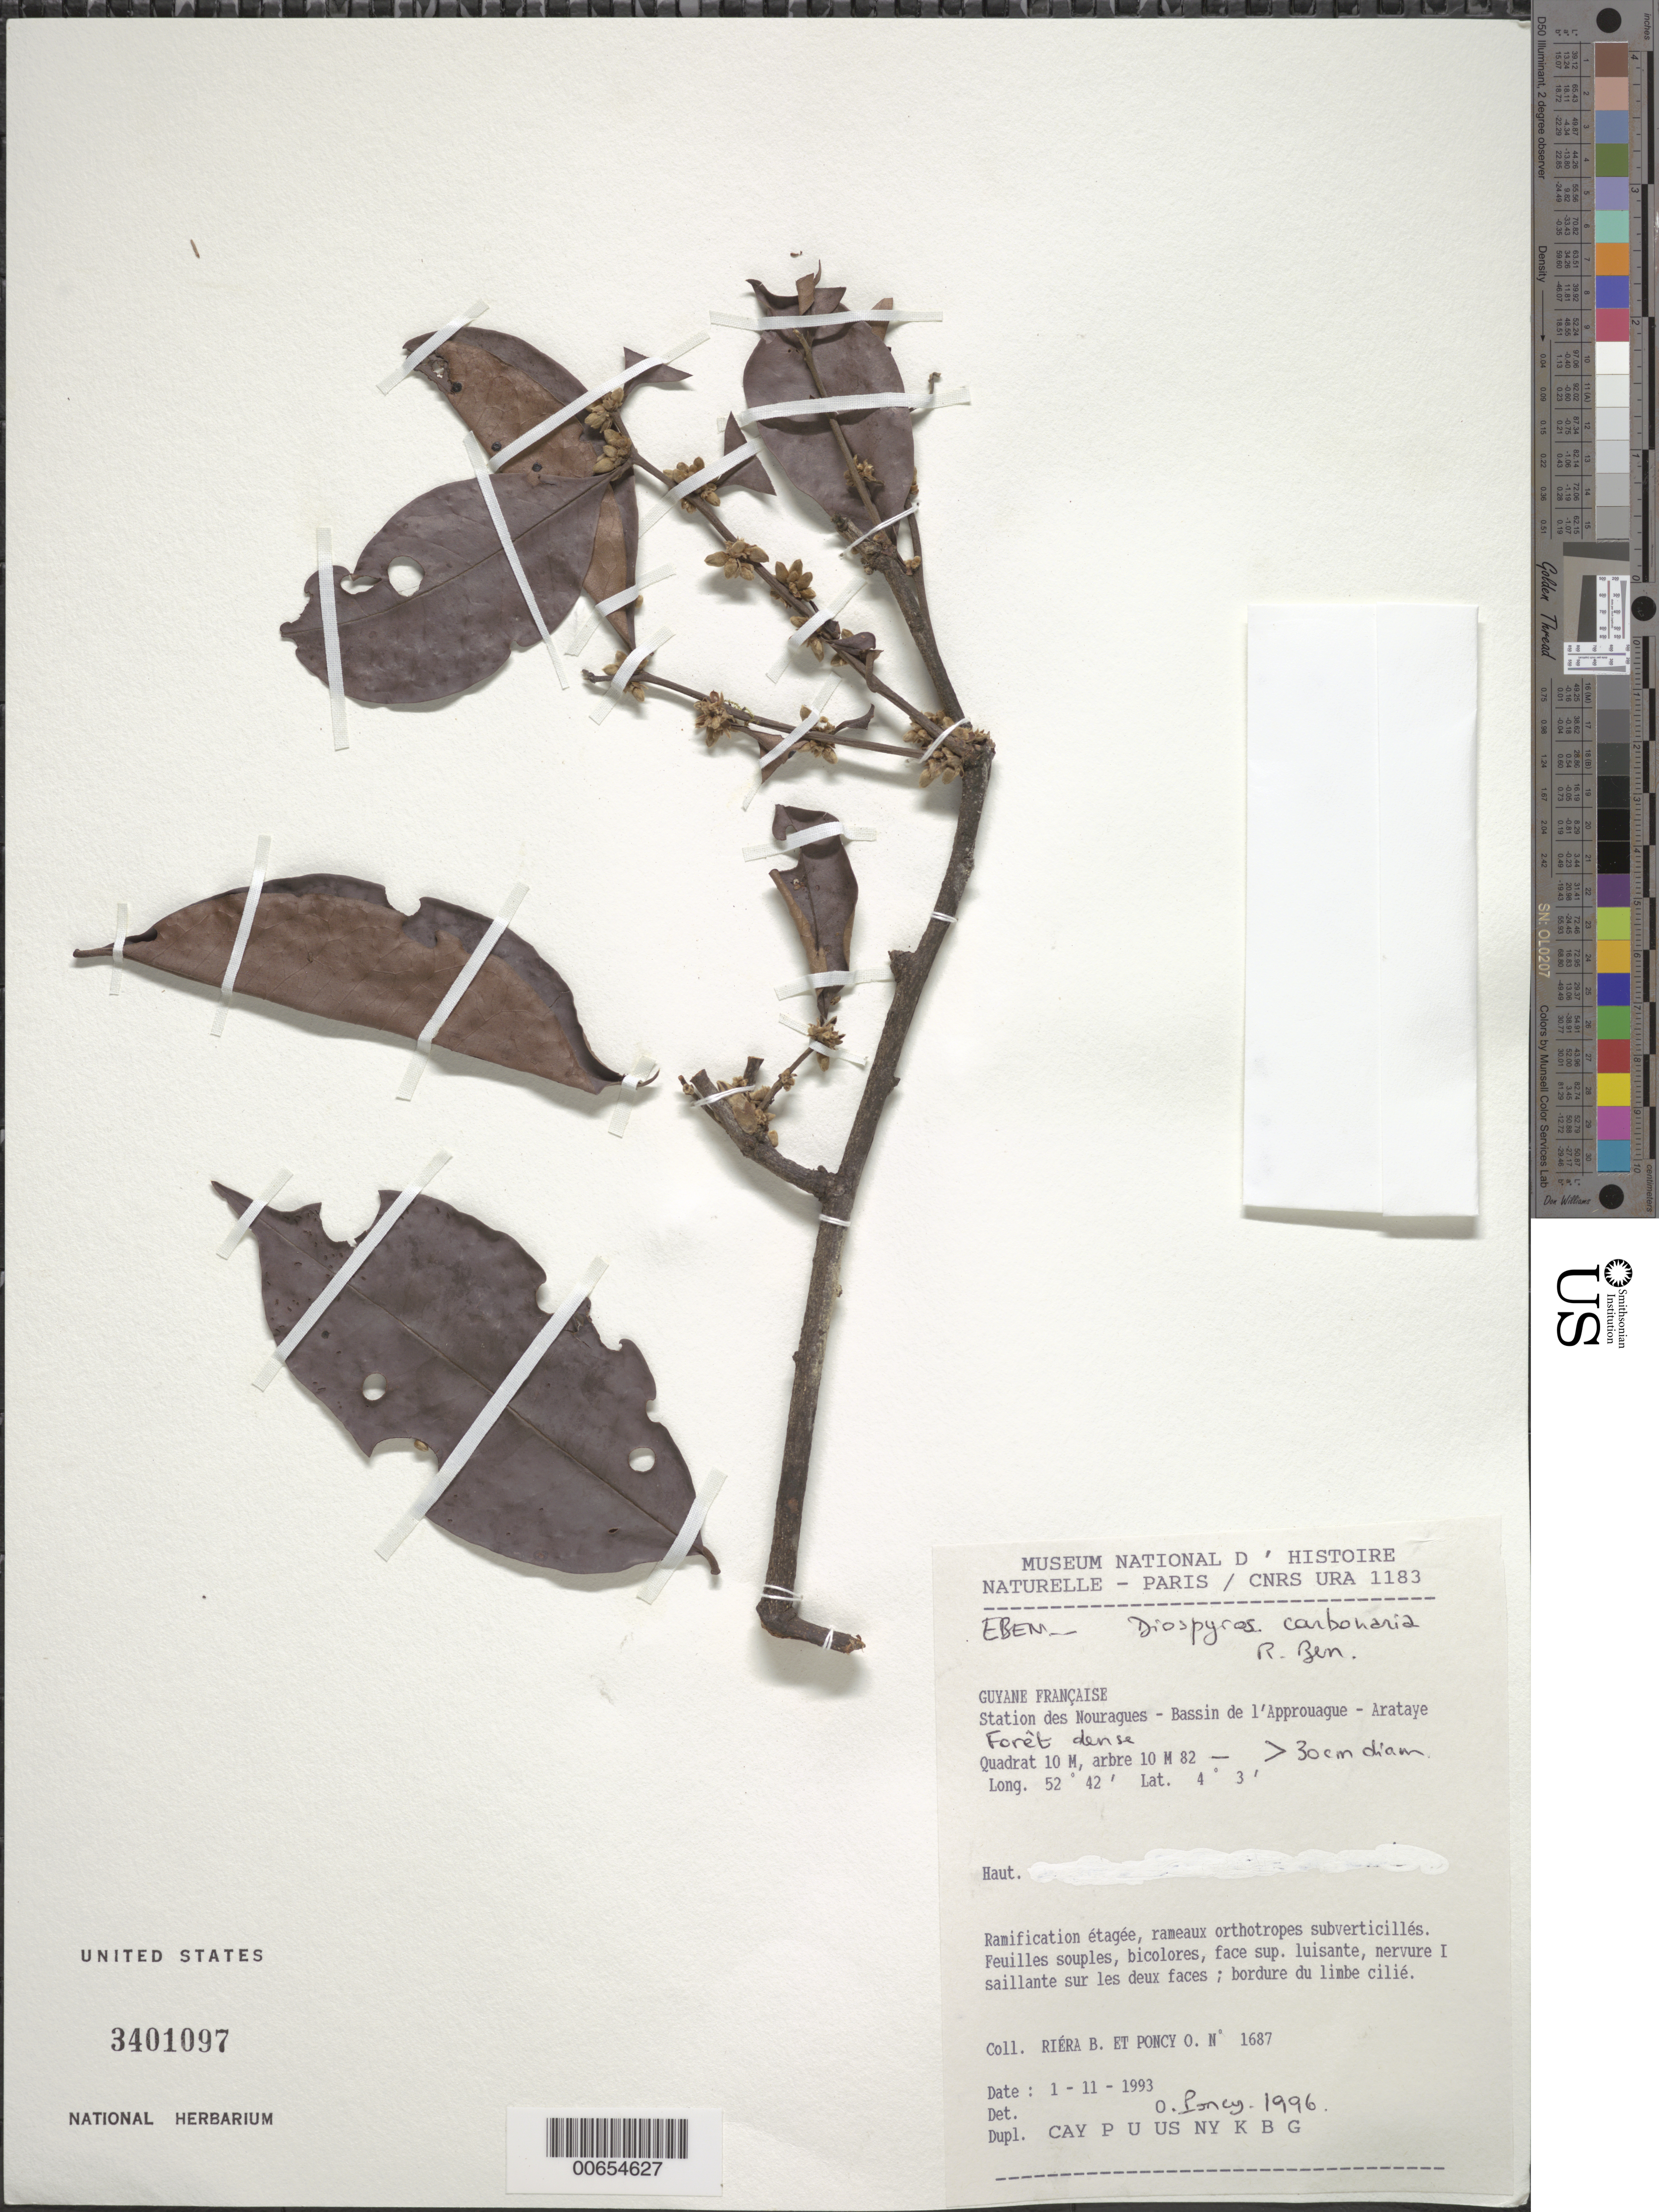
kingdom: Plantae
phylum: Tracheophyta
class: Magnoliopsida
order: Ericales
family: Ebenaceae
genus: Diospyros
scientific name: Diospyros carbonaria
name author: Benoist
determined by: Poncy, O.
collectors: B. Riéra & O. Poncy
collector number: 1687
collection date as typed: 1-Nov-93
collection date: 1993-11-01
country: French Guiana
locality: Station des Nouragues, Bassin de l'Approuague, Arataye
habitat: Dense forest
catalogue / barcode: US 3401097